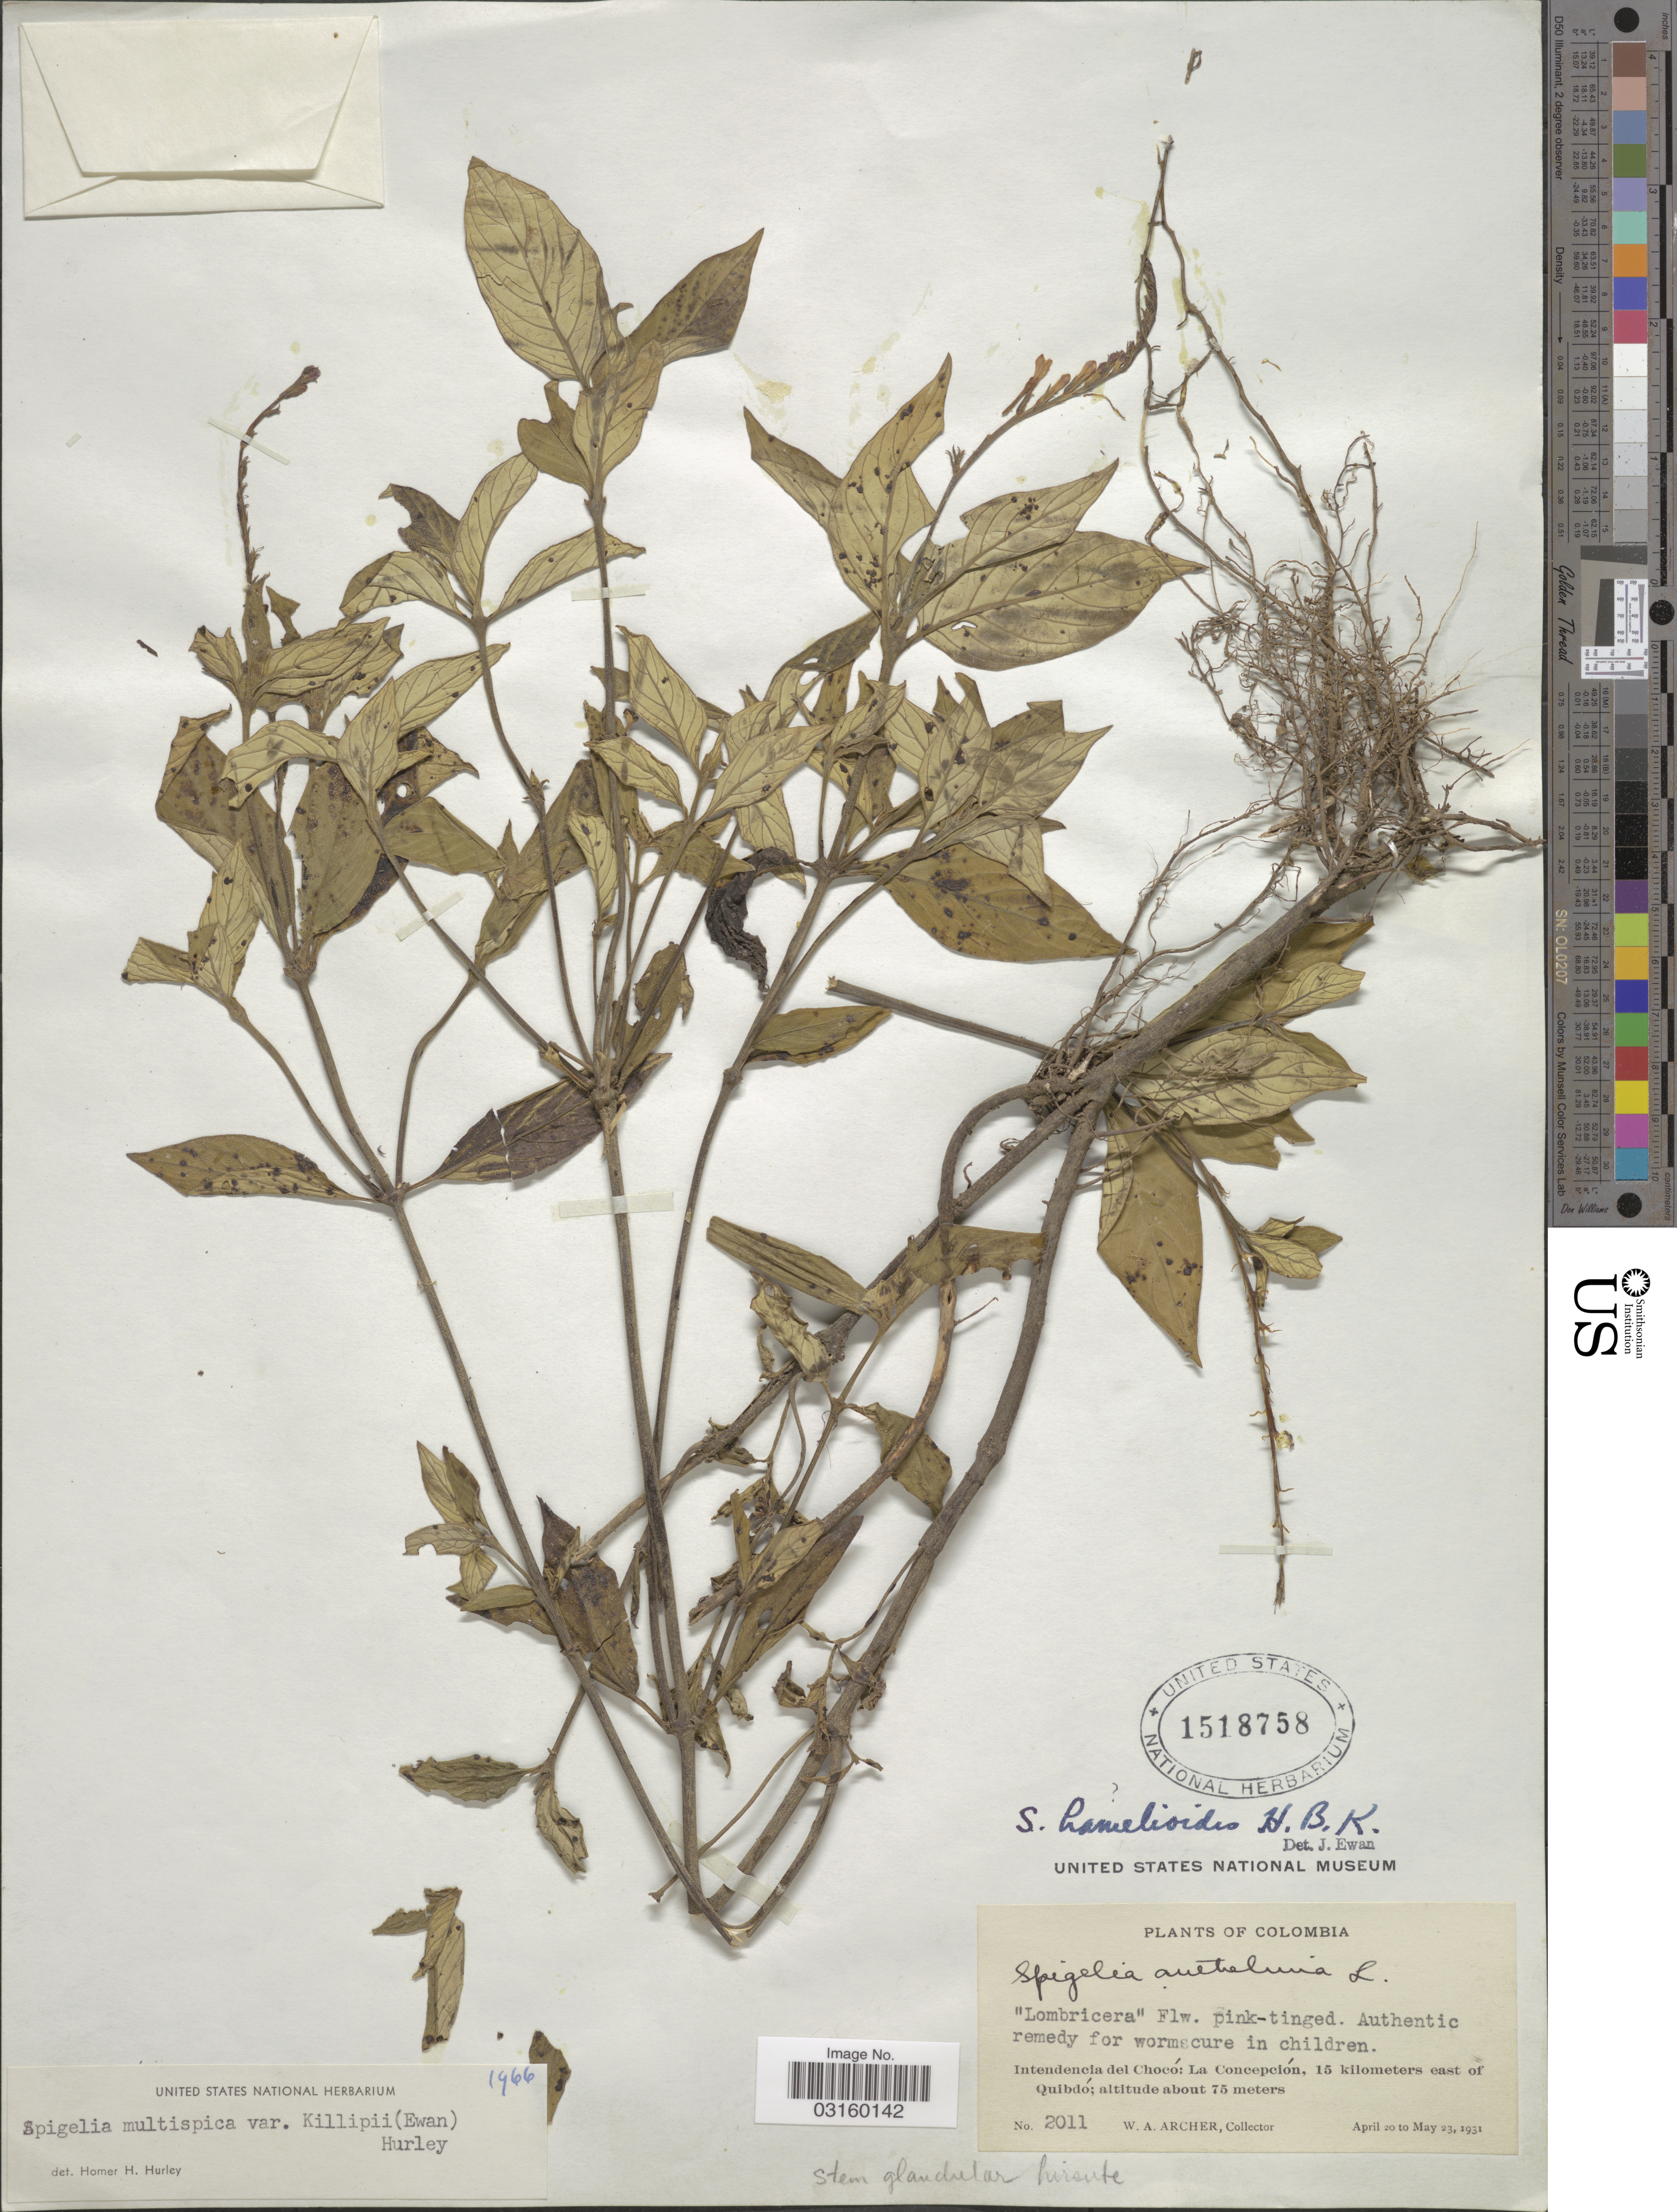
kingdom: Plantae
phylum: Tracheophyta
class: Magnoliopsida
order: Gentianales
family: Loganiaceae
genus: Spigelia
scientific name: Spigelia hamelioides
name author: Kunth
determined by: Islas-Hernández, Carla Sofia, (MEXU), Instituto de Biologia, UNAM (MEXICO)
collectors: W. Archer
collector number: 2011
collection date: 1931-04-20/1931-05-23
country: Colombia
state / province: Chocó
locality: Intendencia del Chocó: La Concepción, 15 kilometers east of Quibdo.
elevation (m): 75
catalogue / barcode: US 1518758